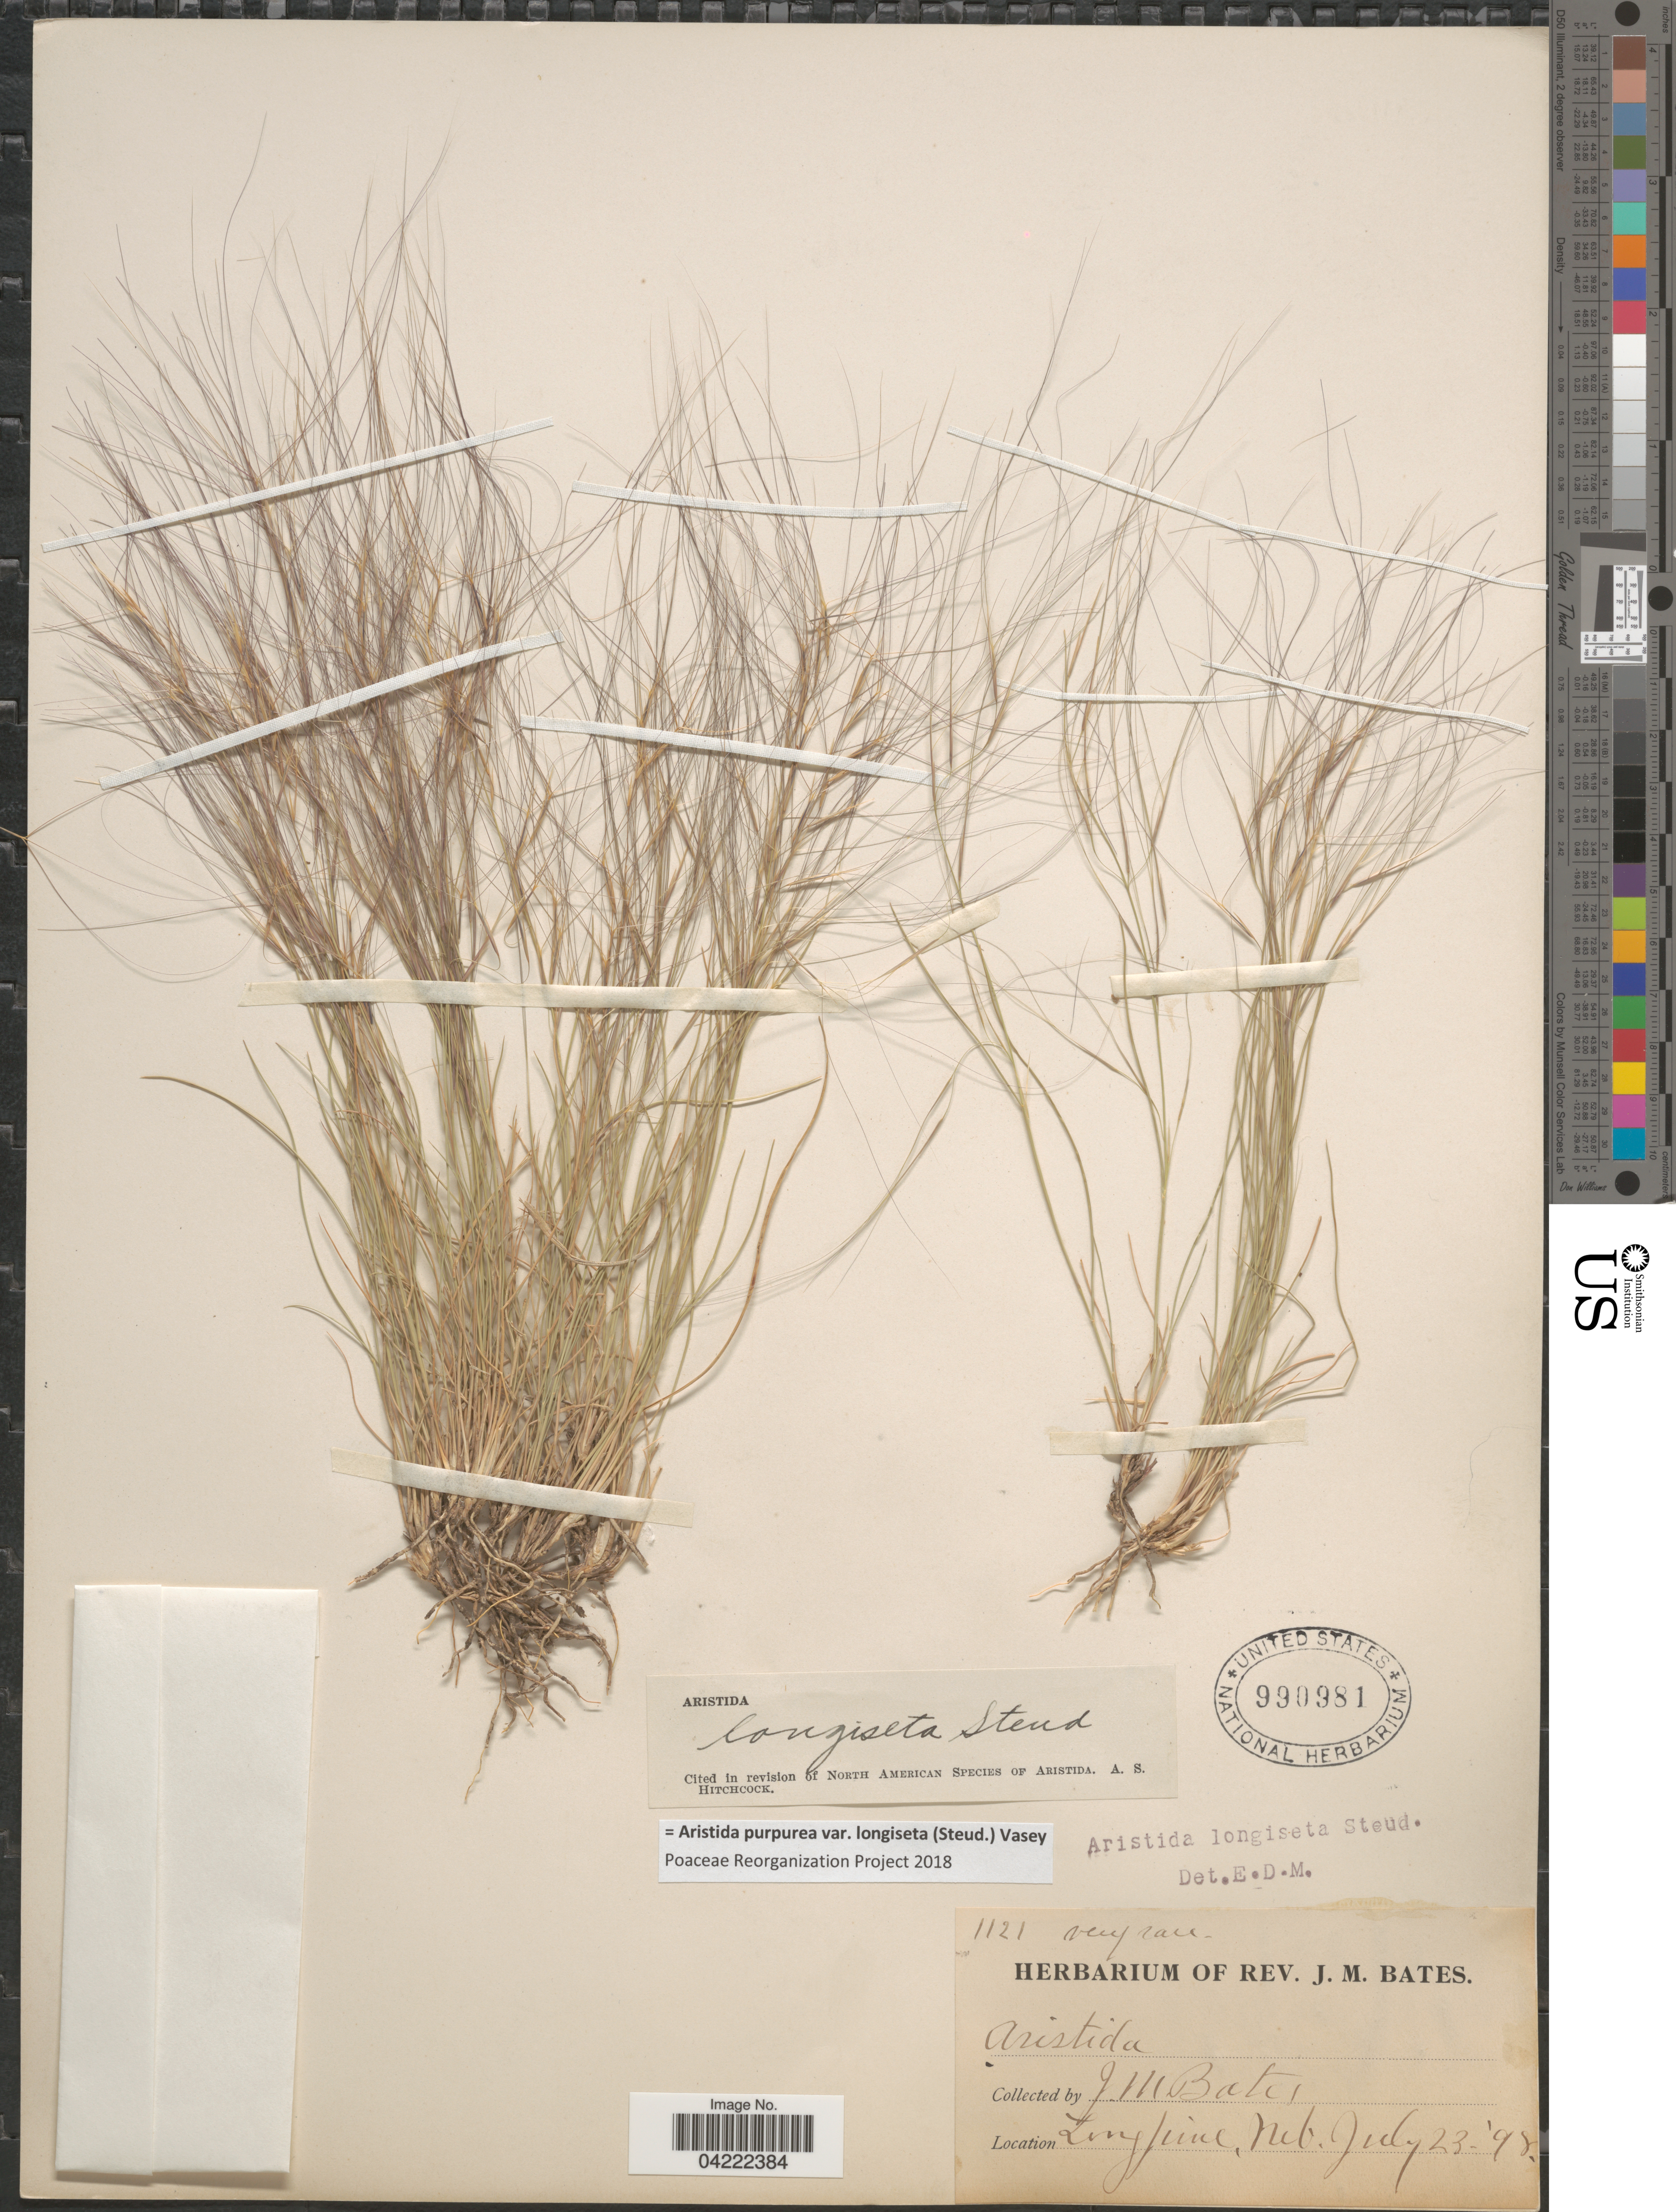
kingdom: Plantae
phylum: Tracheophyta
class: Liliopsida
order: Poales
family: Poaceae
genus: Aristida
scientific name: Aristida purpurea var. longiseta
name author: (Steud.) Vasey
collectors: J. Bates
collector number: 1121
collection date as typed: Transcribed d/m/y: 23/7/98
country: United States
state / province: Nebraska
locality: Longpine.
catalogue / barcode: US 990981